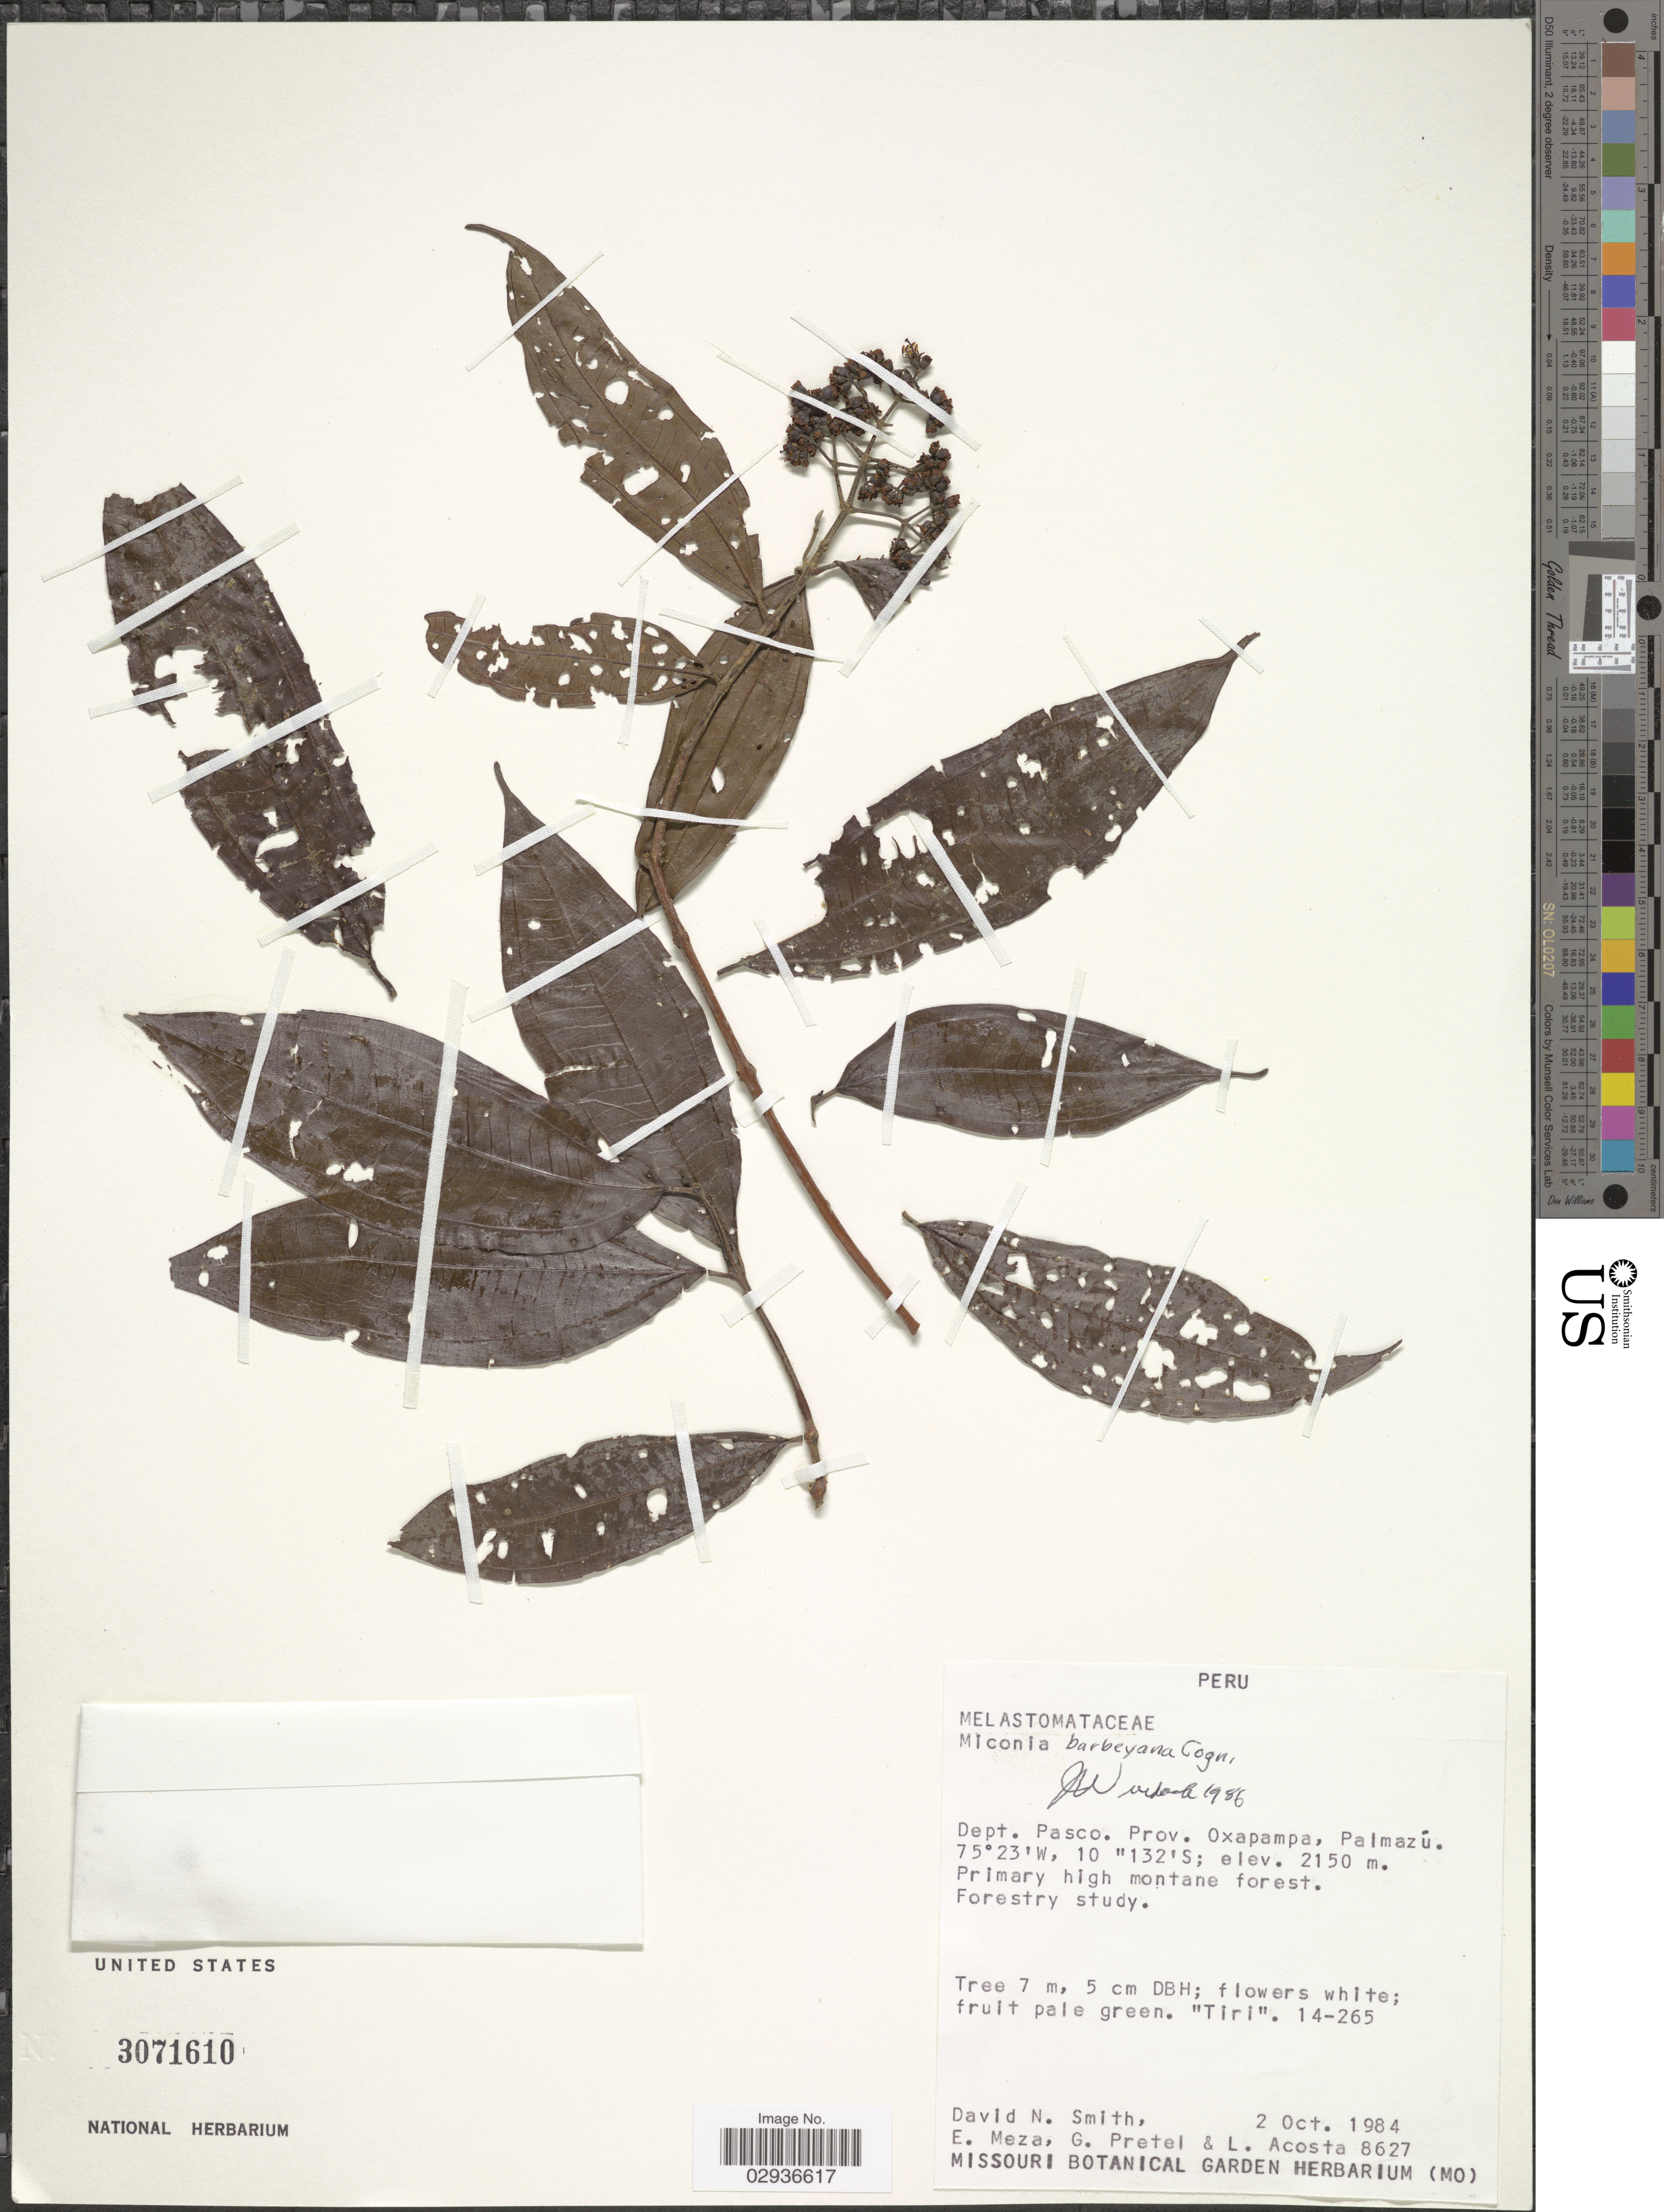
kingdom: Plantae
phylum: Tracheophyta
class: Magnoliopsida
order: Myrtales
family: Melastomataceae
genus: Miconia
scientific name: Miconia barbeyana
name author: Cogn.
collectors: D. Smith, E. Meza, G. Pretel & L. Acosta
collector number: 8627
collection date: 1984-10-02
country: Peru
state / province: Pasco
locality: Dept. Pasco. Prov. Oxapampa, Palmazú.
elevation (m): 2150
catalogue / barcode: US 3071610